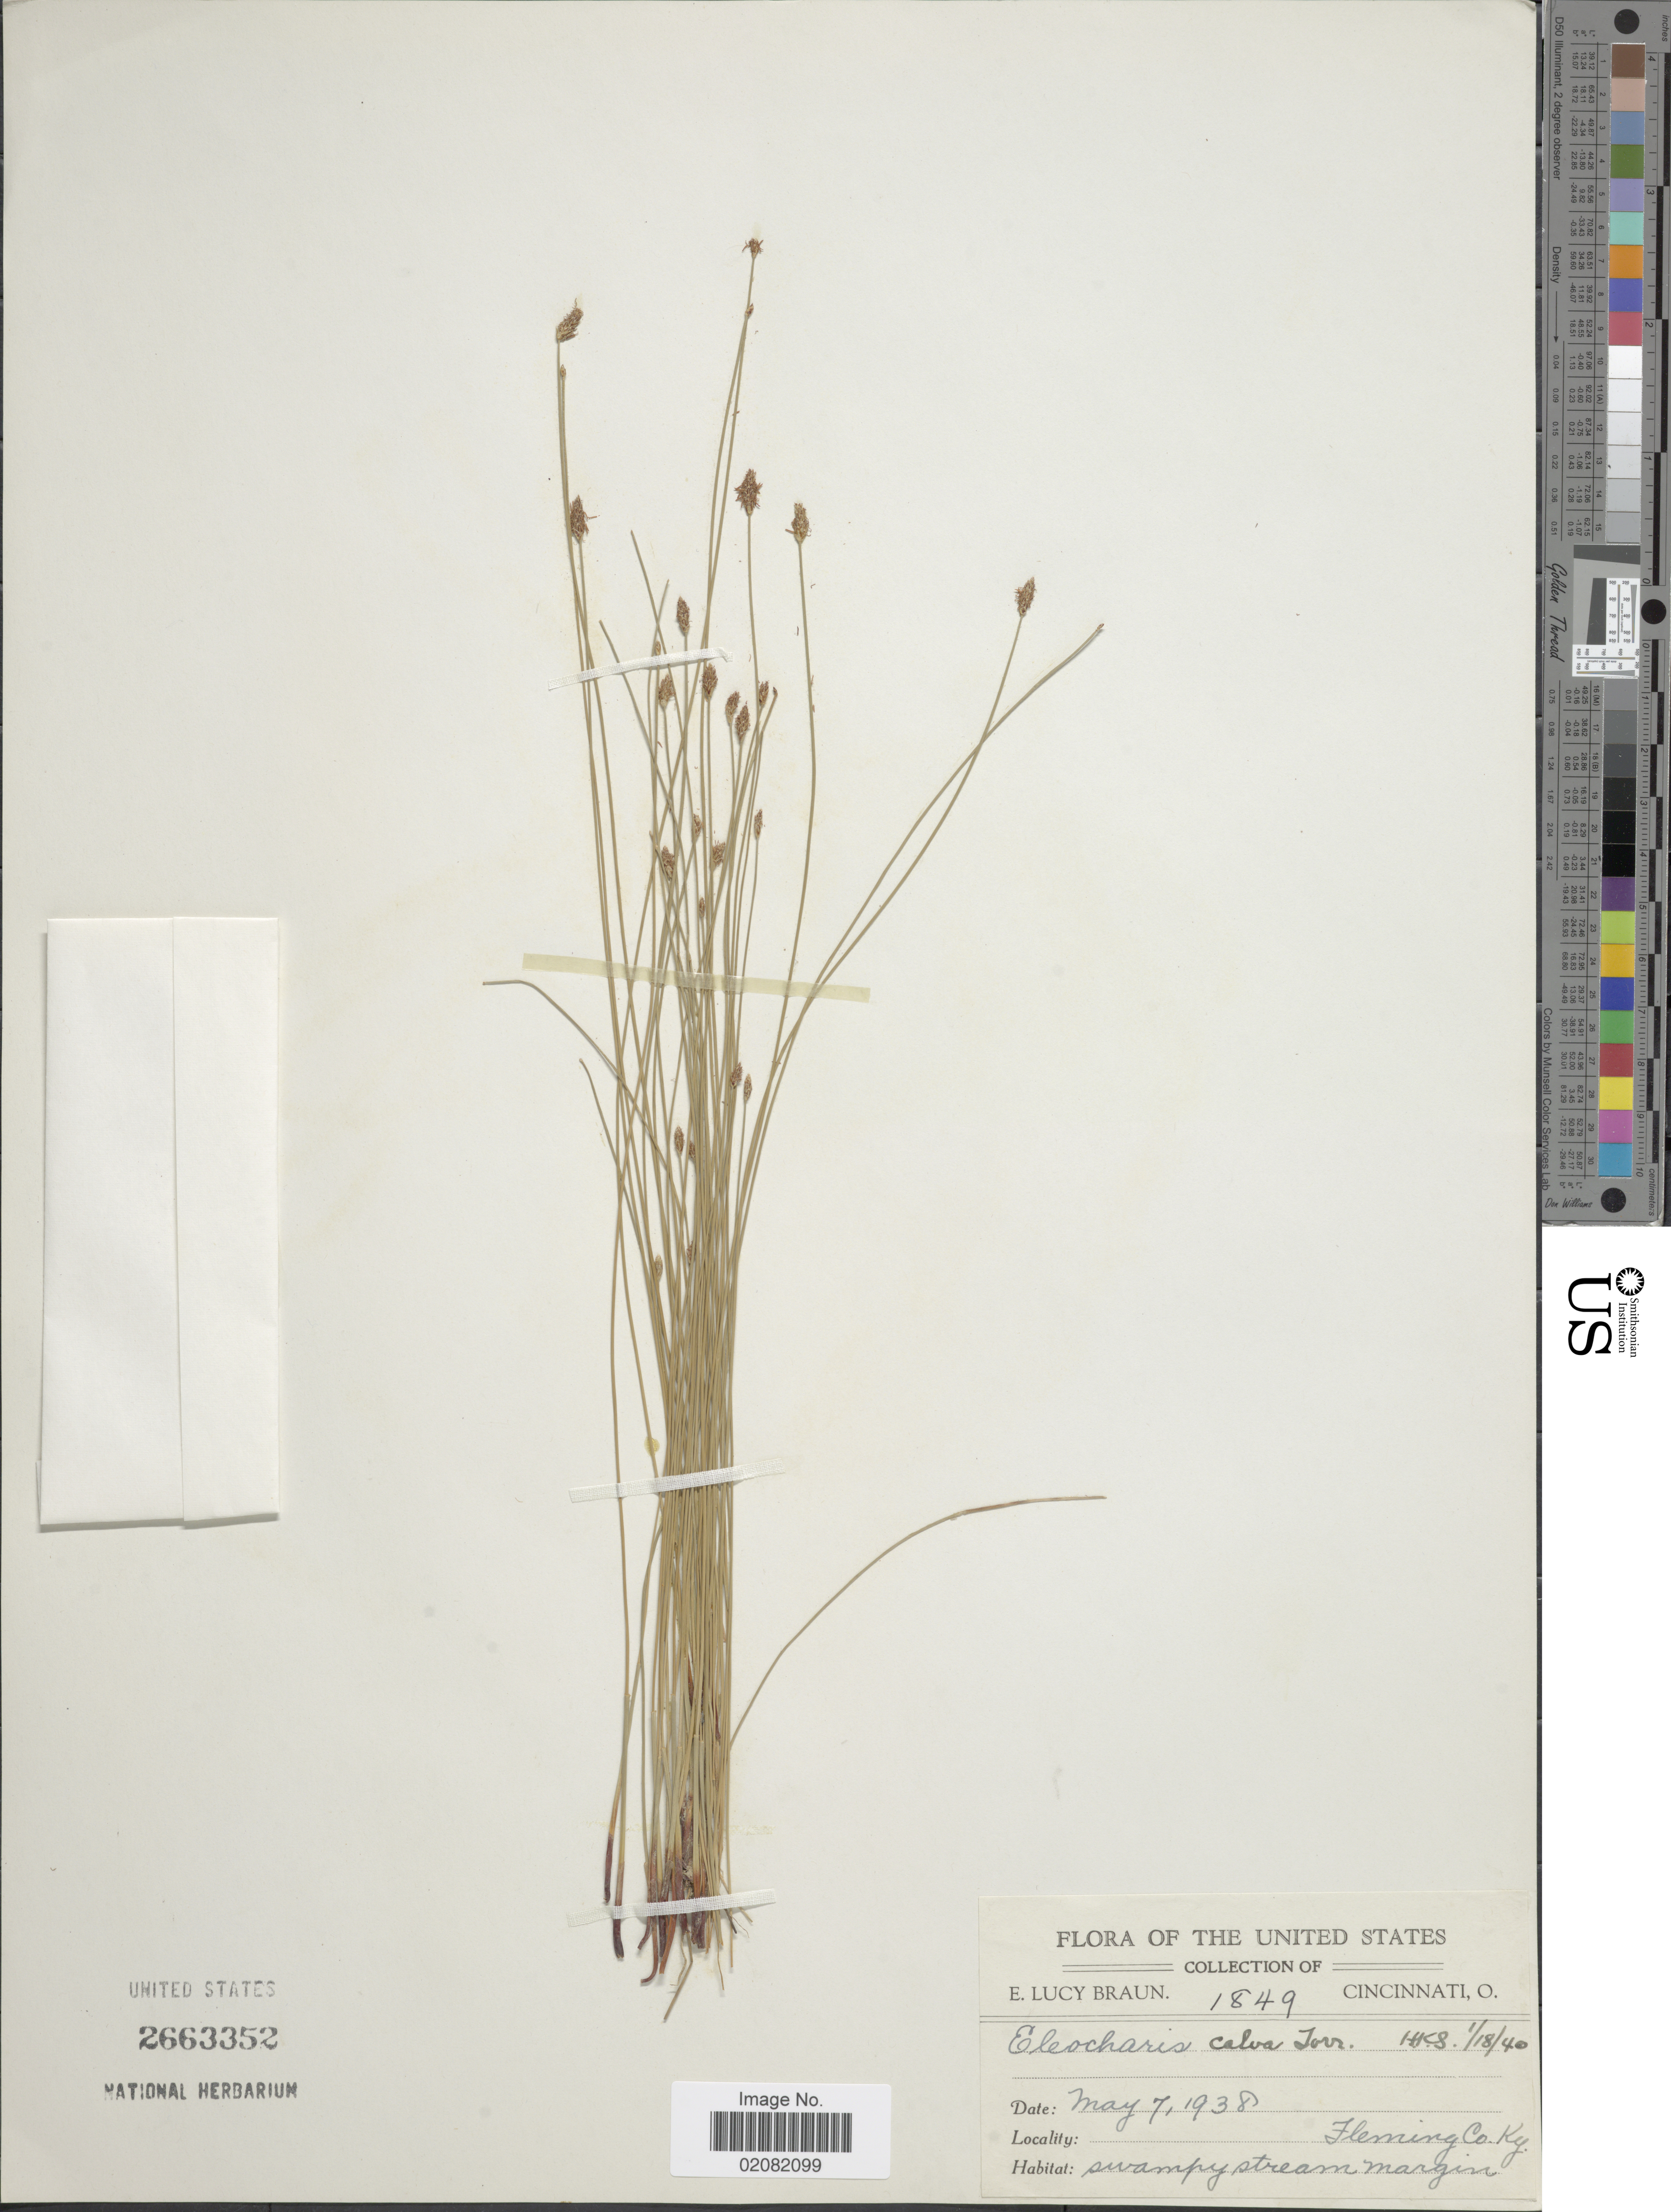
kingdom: Plantae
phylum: Tracheophyta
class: Liliopsida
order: Poales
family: Cyperaceae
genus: Eleocharis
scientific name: Eleocharis erythropoda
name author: Steud.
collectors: E. L. Braun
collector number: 1849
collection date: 1938-05-07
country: United States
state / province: Kentucky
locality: Fleming Co, swampy stream margin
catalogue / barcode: US 2663352